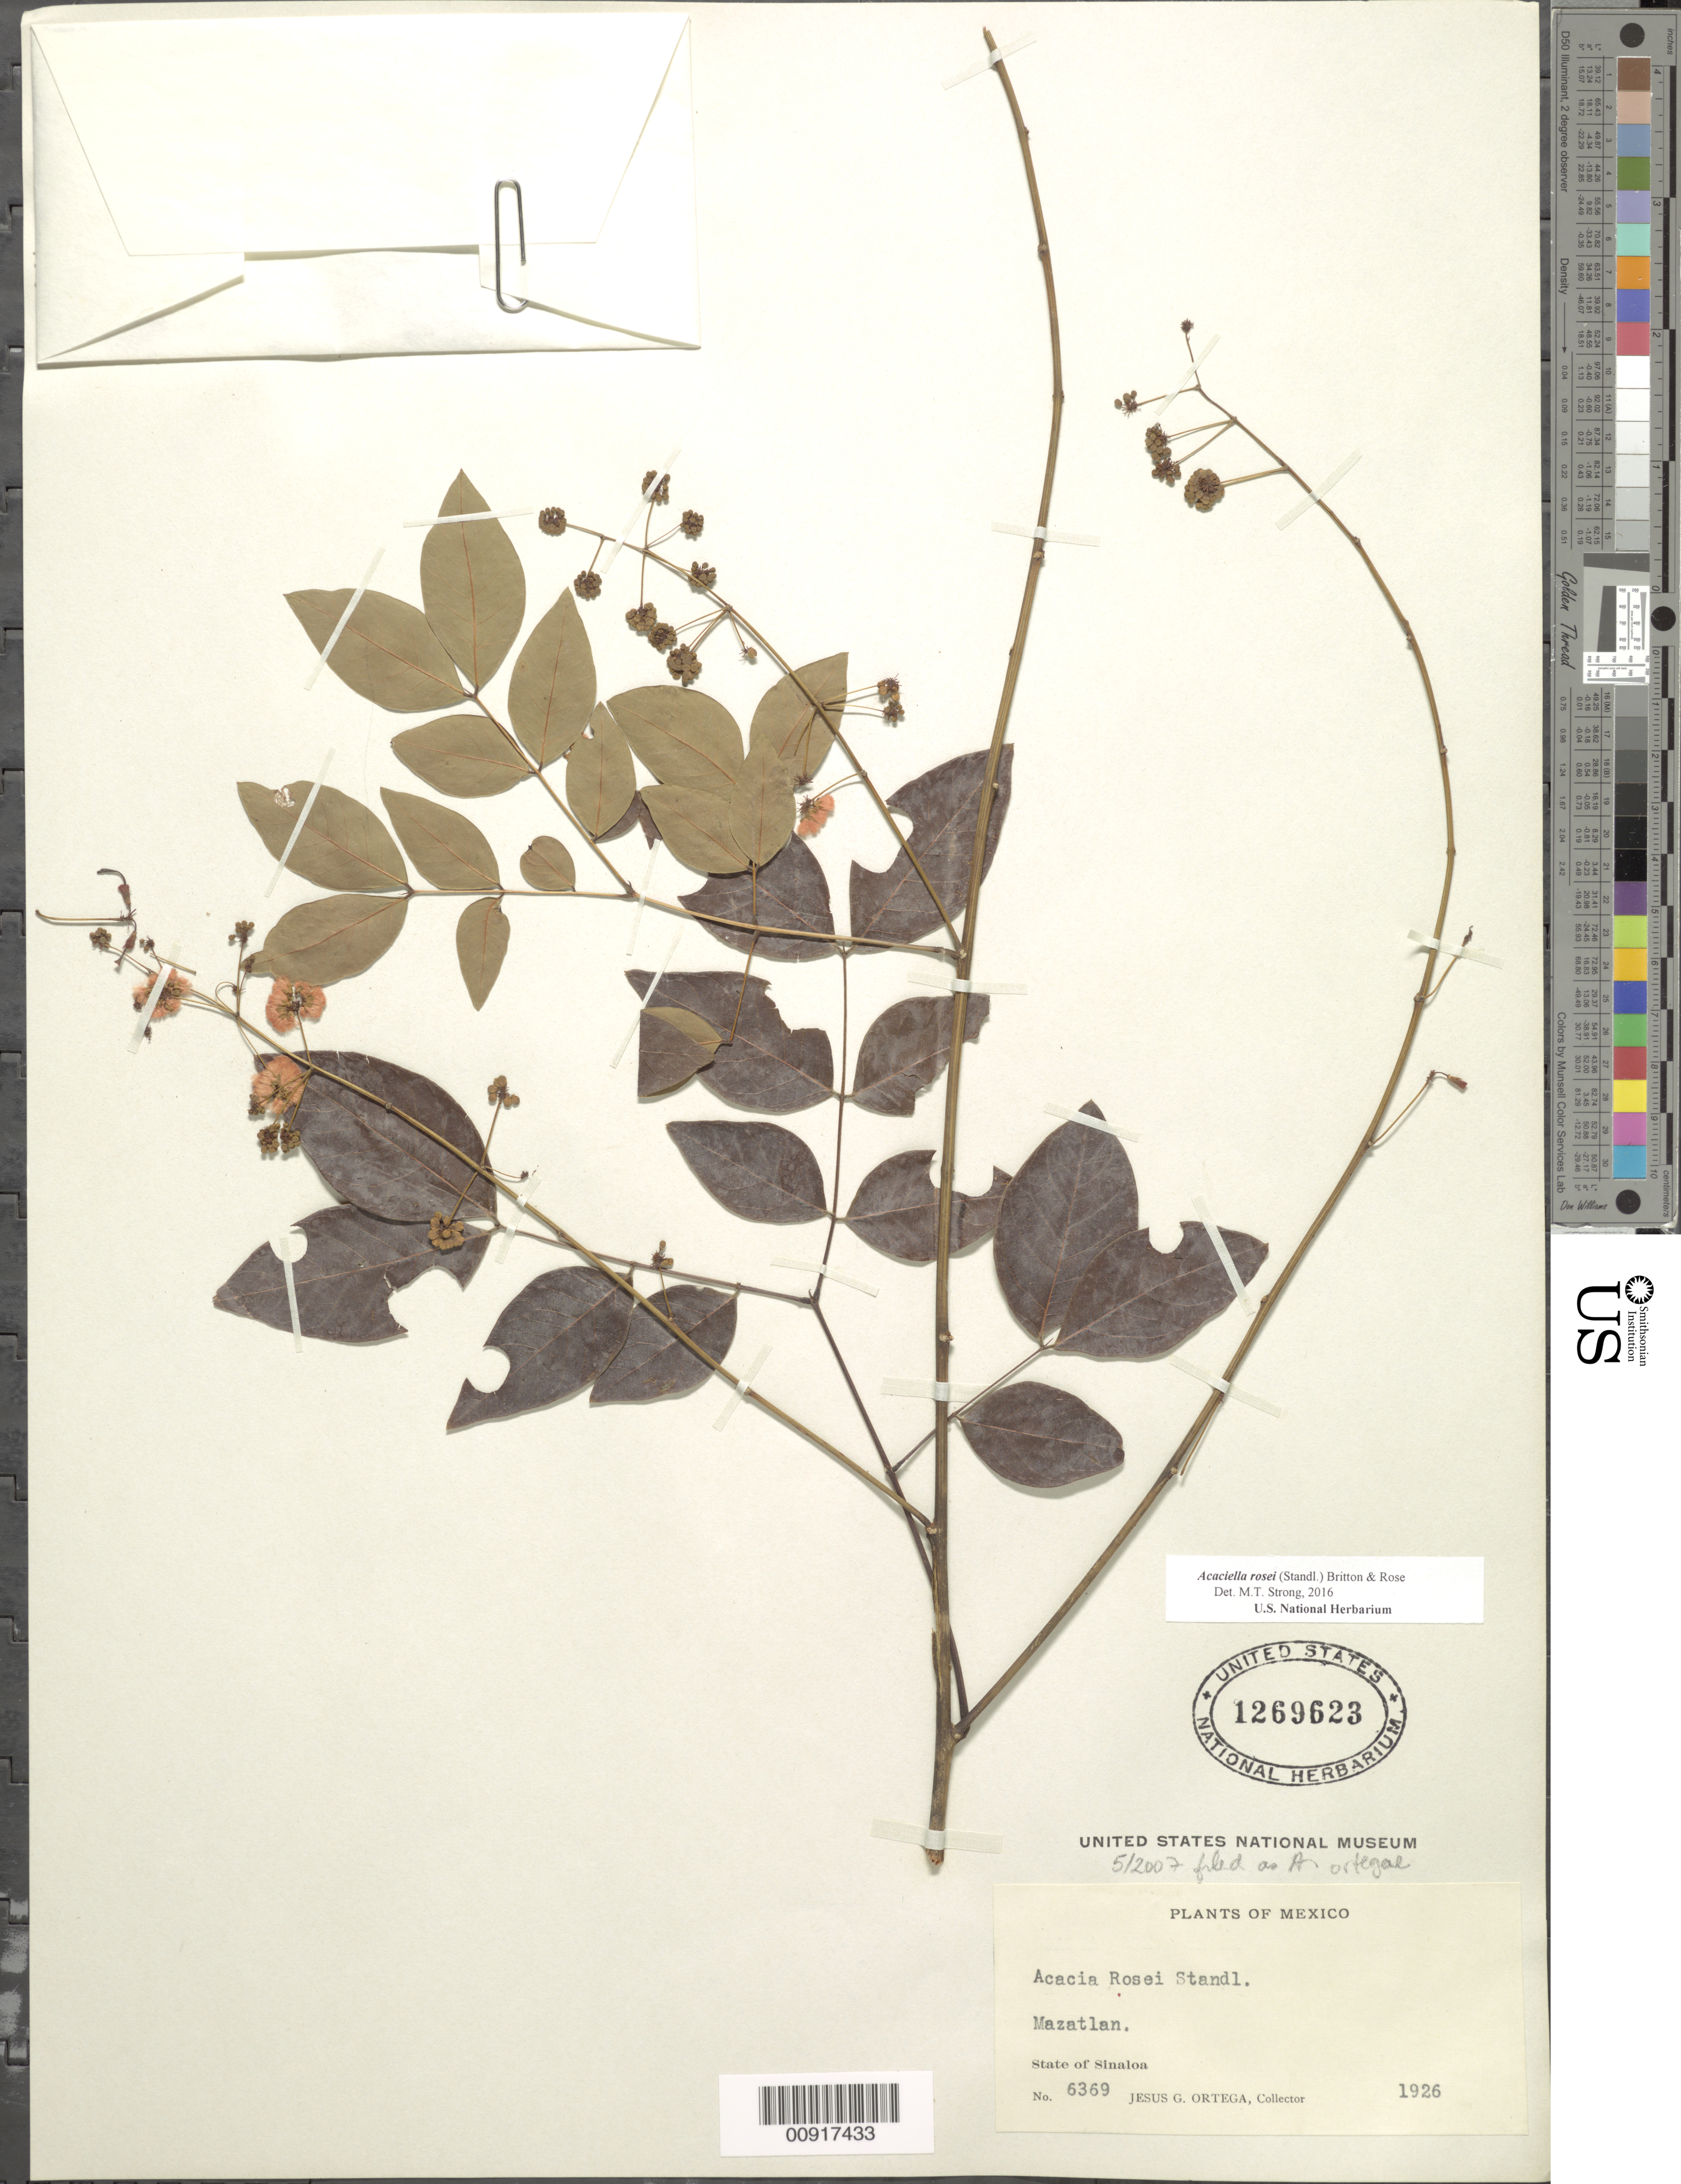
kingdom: Plantae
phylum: Tracheophyta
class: Magnoliopsida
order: Fabales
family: Fabaceae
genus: Acaciella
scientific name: Acaciella rosei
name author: (Standl.) Britton & Rose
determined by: Strong, M. T., (US), Smithsonian Institution - National Museum of Natural History (UNITED STATES)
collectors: J. Ortega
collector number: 6369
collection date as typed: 1926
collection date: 1926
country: Mexico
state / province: Sinaloa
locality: Mazatlán, State of Sinaloa.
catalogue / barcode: US 1269623